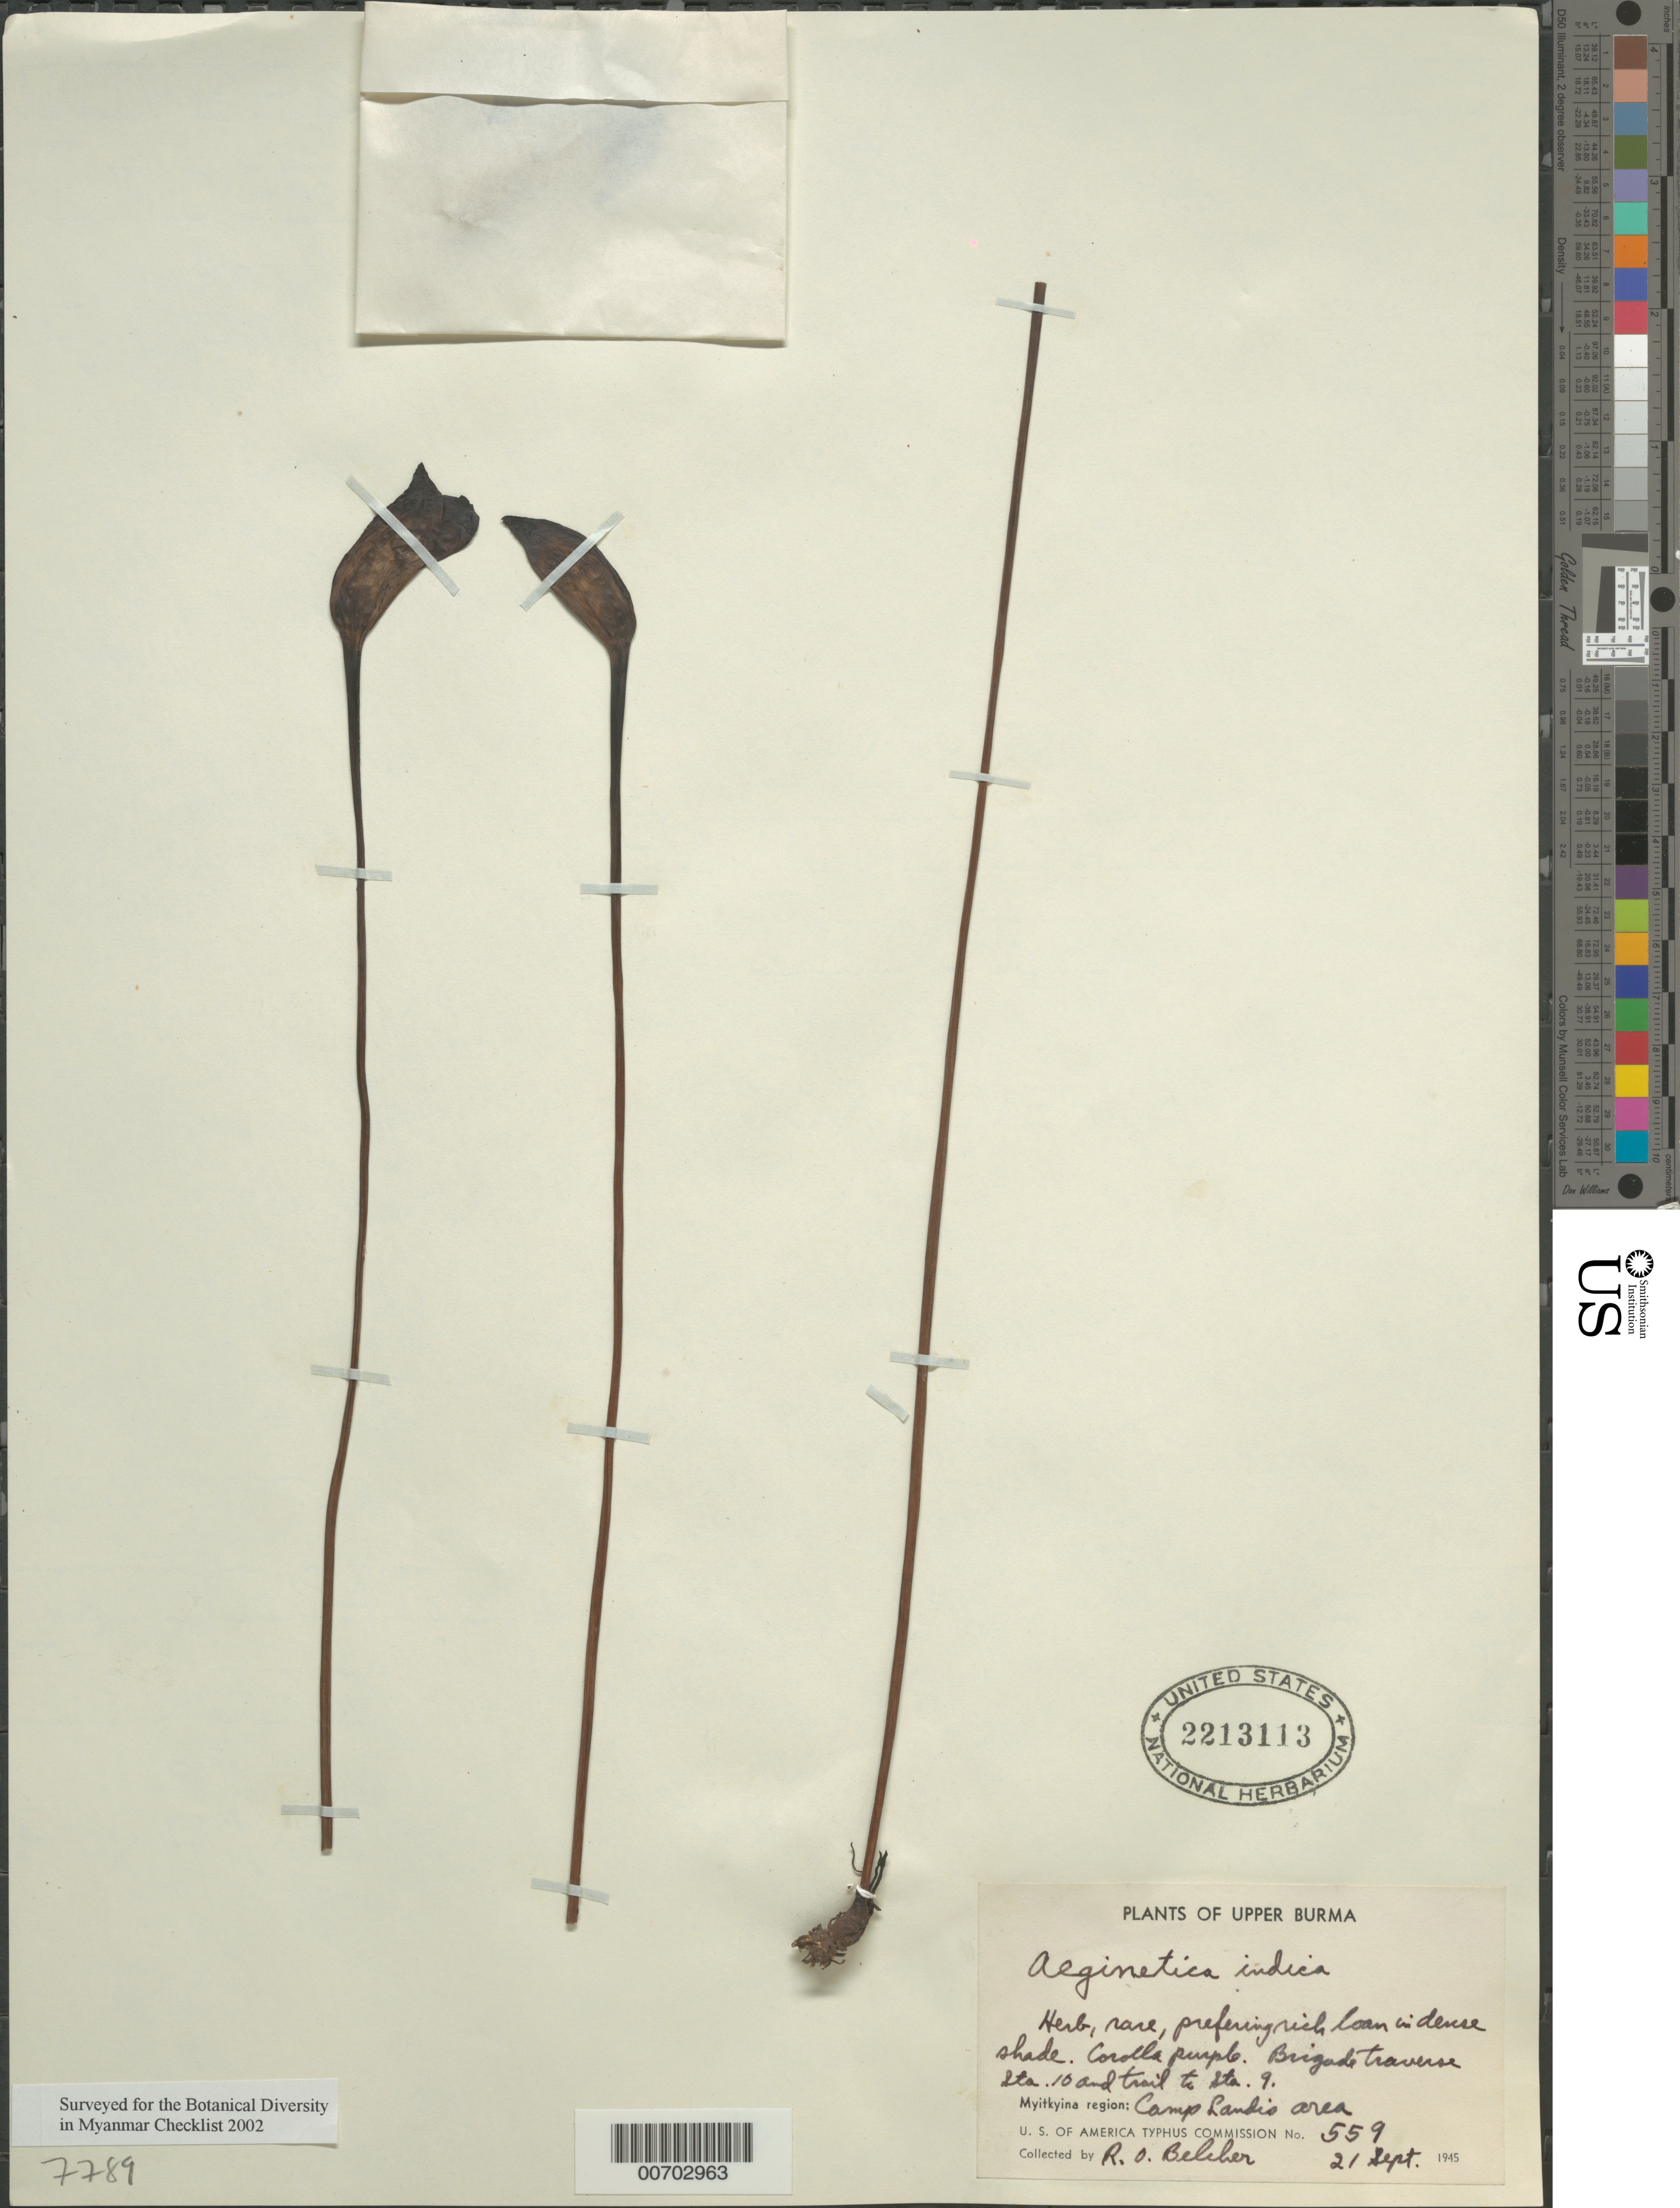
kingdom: Plantae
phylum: Tracheophyta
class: Magnoliopsida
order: Lamiales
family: Orobanchaceae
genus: Aeginetia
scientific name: Aeginetia indica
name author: L.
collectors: R. Belcher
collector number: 559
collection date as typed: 21 Sep 1945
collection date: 1945-09-21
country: Myanmar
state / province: Kachin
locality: Myitkyina, Camp Landis Area, Sta. 10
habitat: Rich loam in dense shade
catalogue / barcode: US 2213113